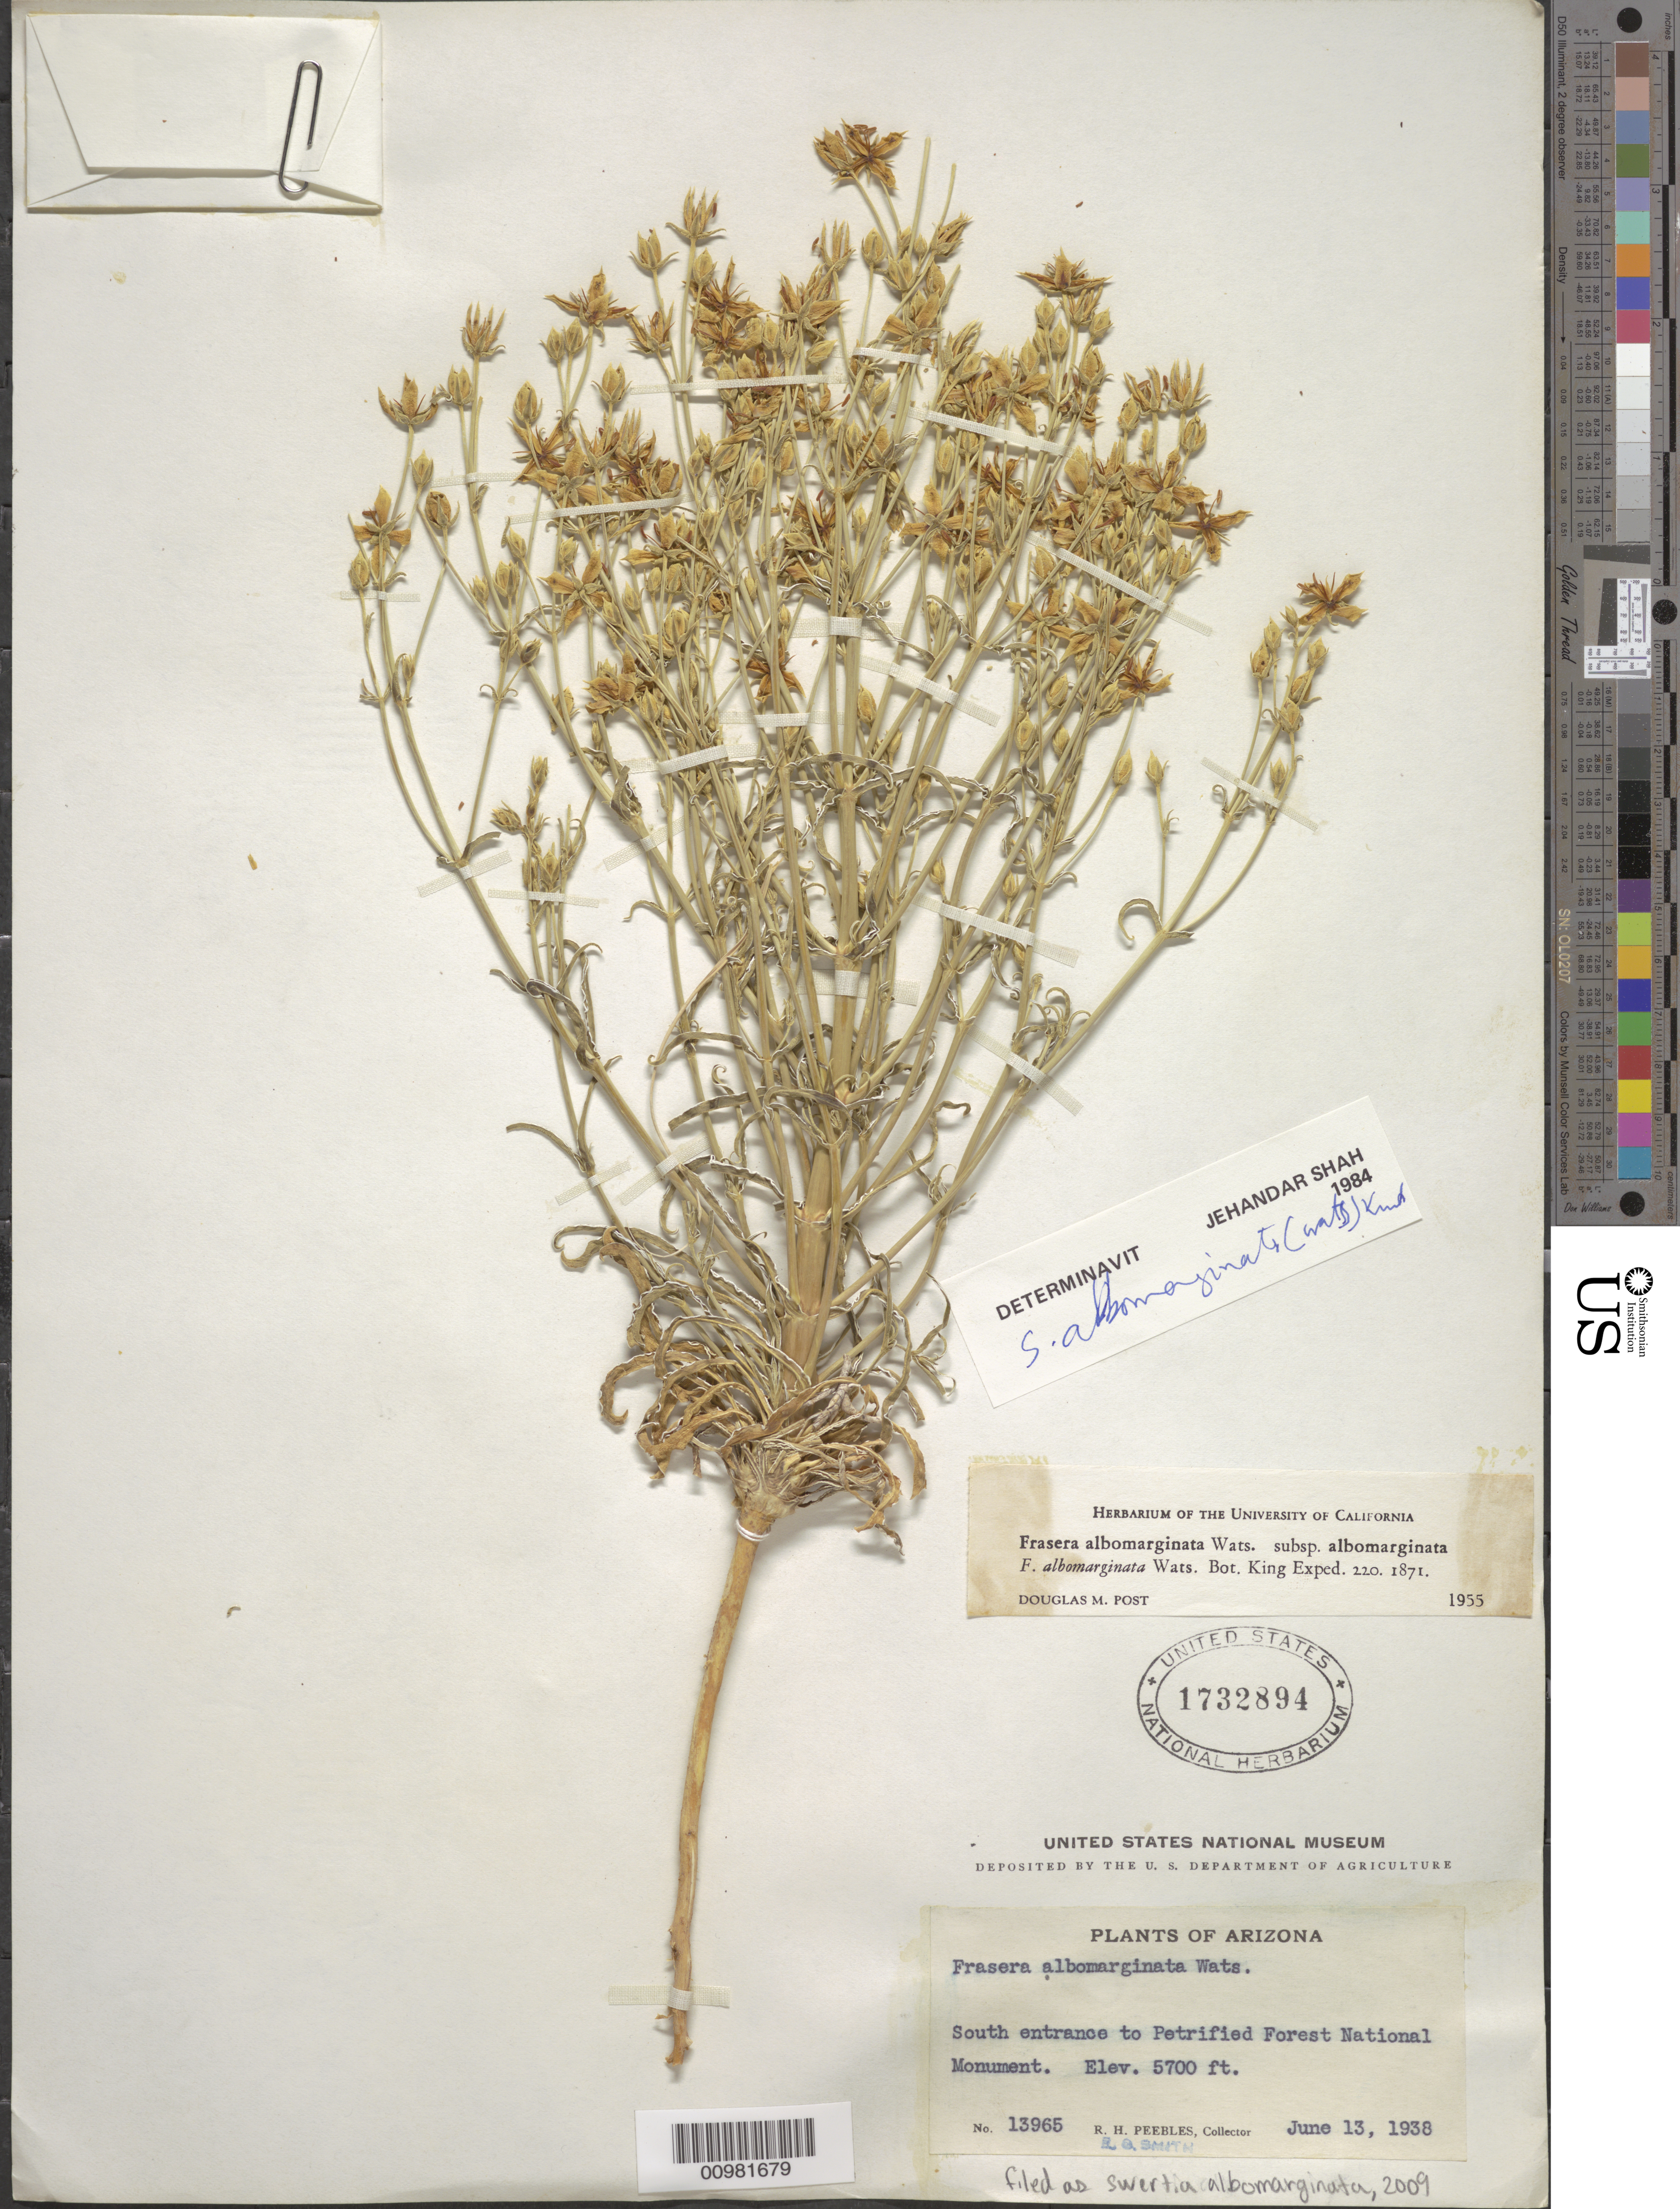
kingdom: Plantae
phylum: Tracheophyta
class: Magnoliopsida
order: Gentianales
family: Gentianaceae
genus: Swertia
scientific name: Swertia albomarginata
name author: (S. Watson) Kuntze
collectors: R. H. Peebles & E. G. Smith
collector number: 13965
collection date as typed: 13 Jun 1938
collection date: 1938-06-13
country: United States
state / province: Arizona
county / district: Navajo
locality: South entrance to Petrified Forest National Monument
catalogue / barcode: US 1732894